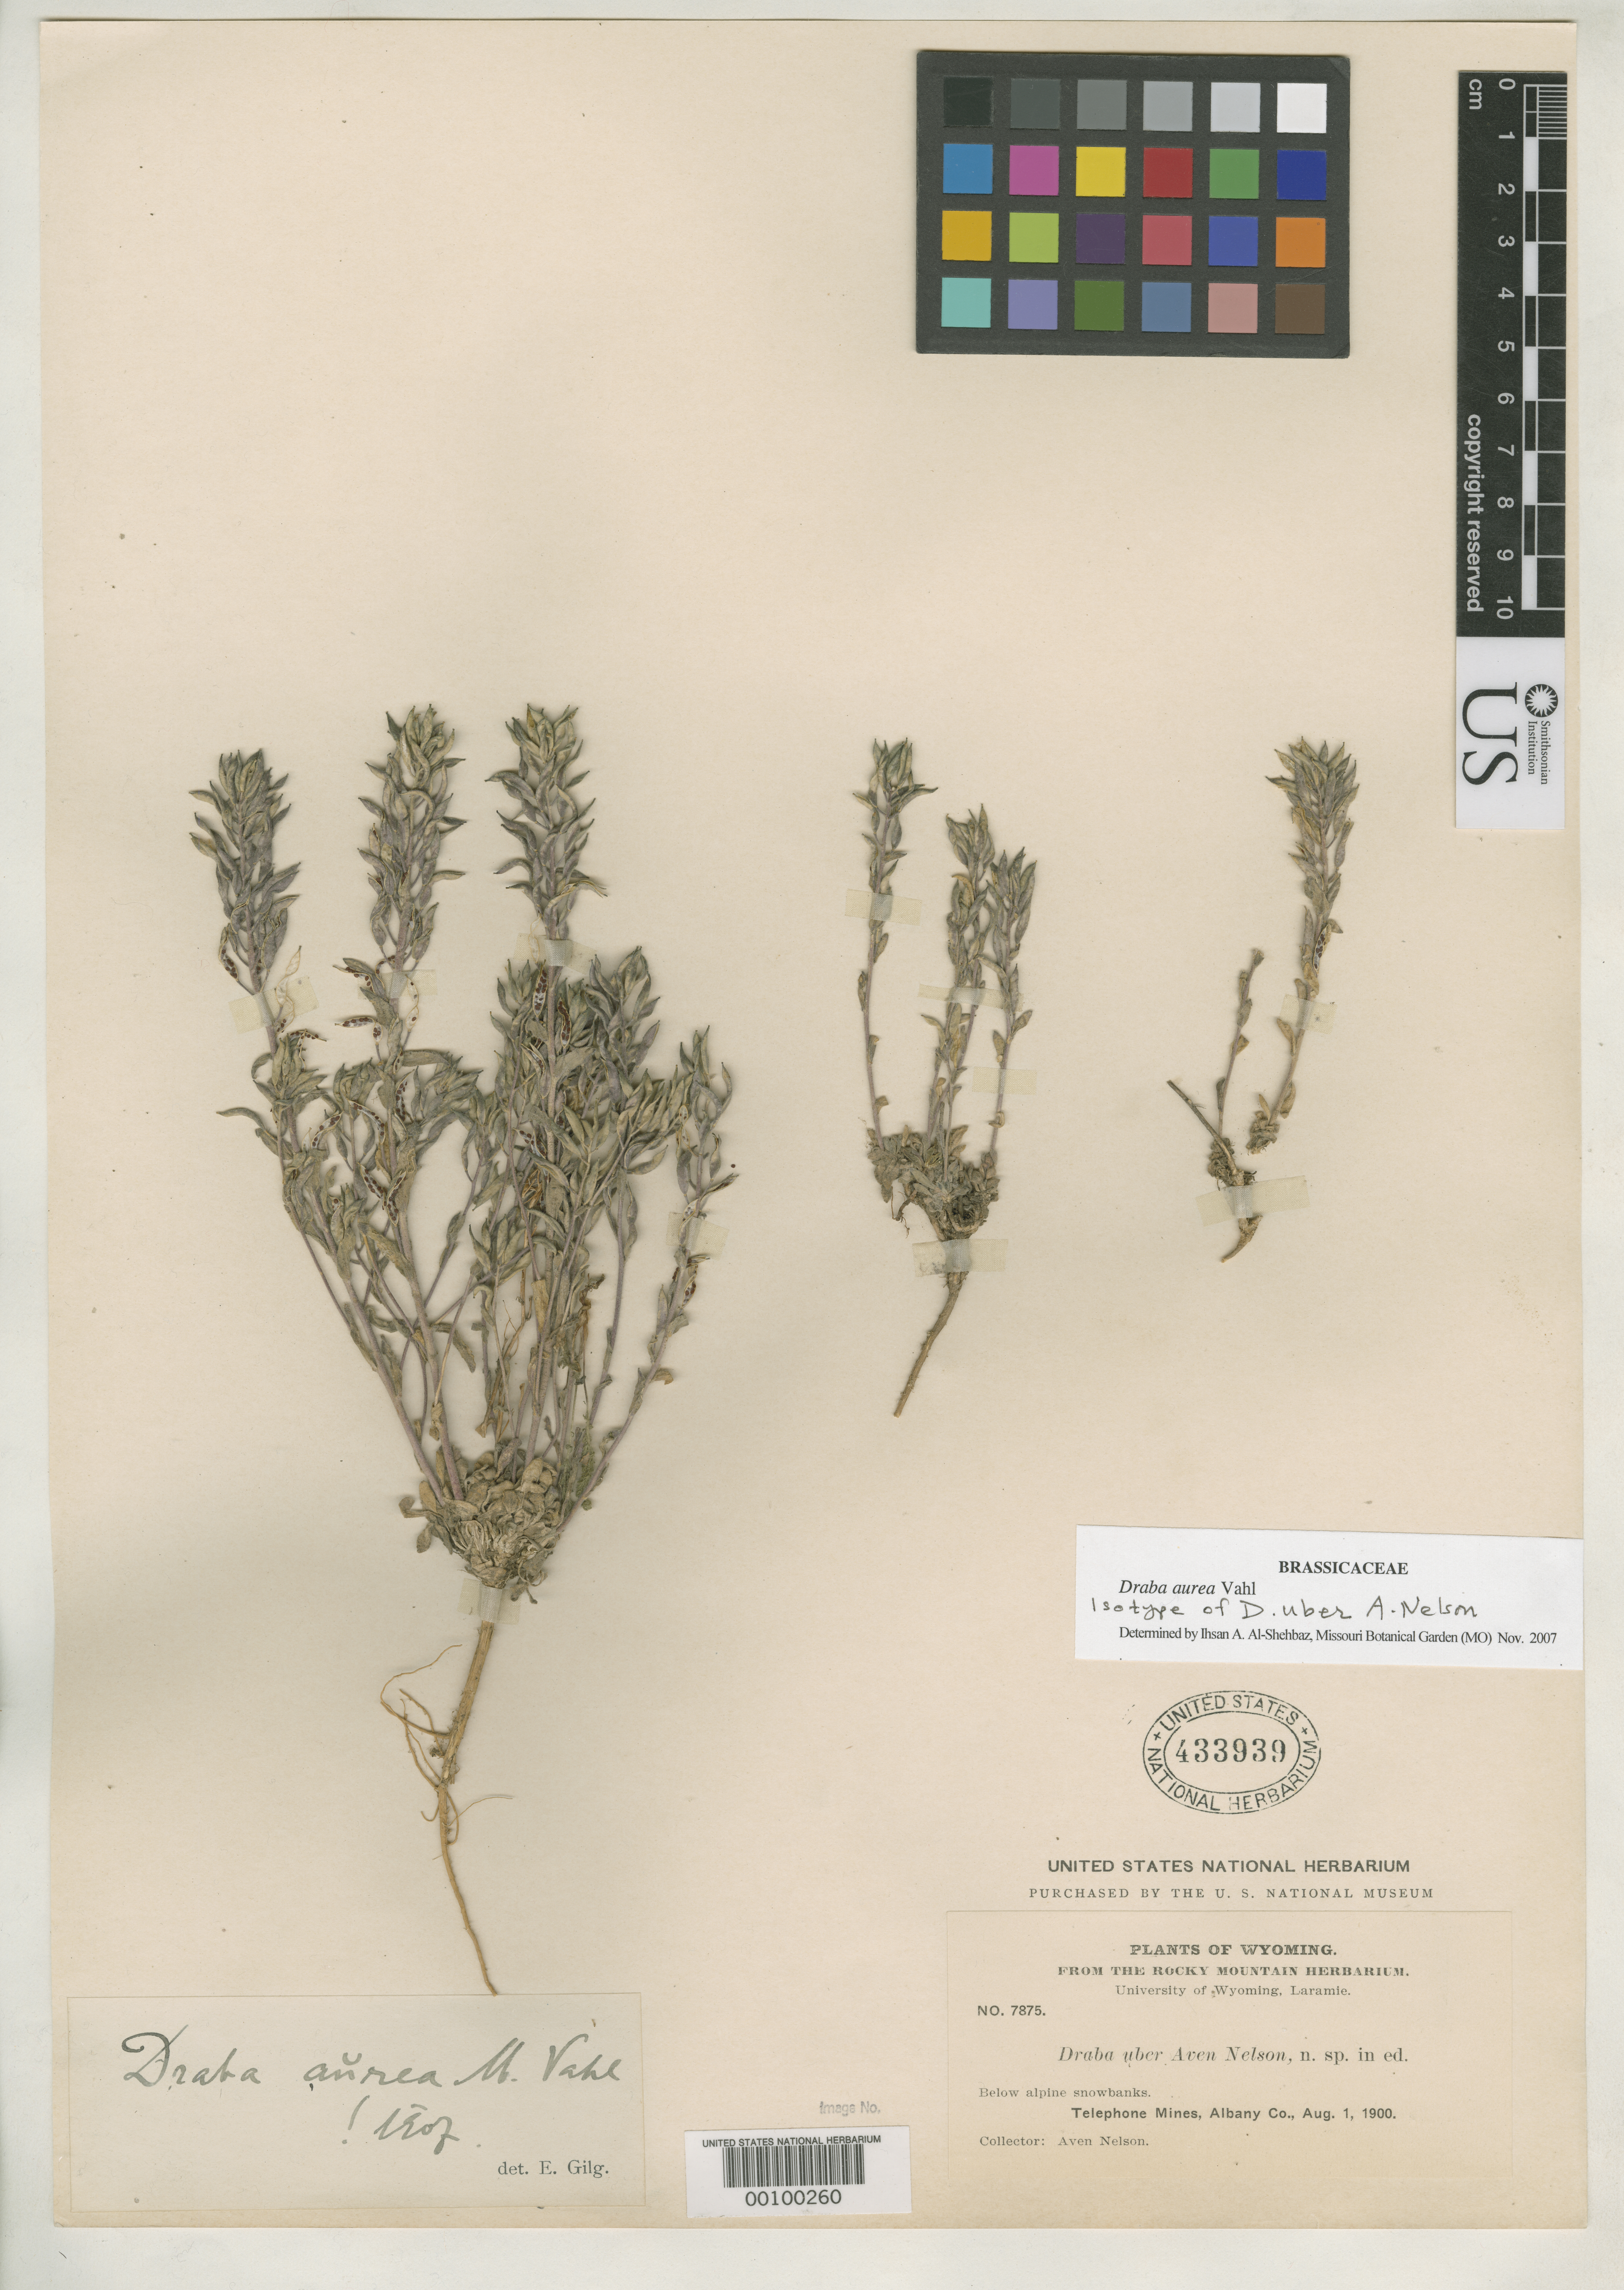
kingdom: Plantae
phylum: Tracheophyta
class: Magnoliopsida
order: Brassicales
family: Brassicaceae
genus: Draba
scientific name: Draba uber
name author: A. Nelson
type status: Isotype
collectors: A. Nelson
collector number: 7875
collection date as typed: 01 Aug 1900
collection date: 1900-08-01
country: United States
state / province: Wyoming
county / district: Albany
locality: Telephone Mines.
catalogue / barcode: US 433939